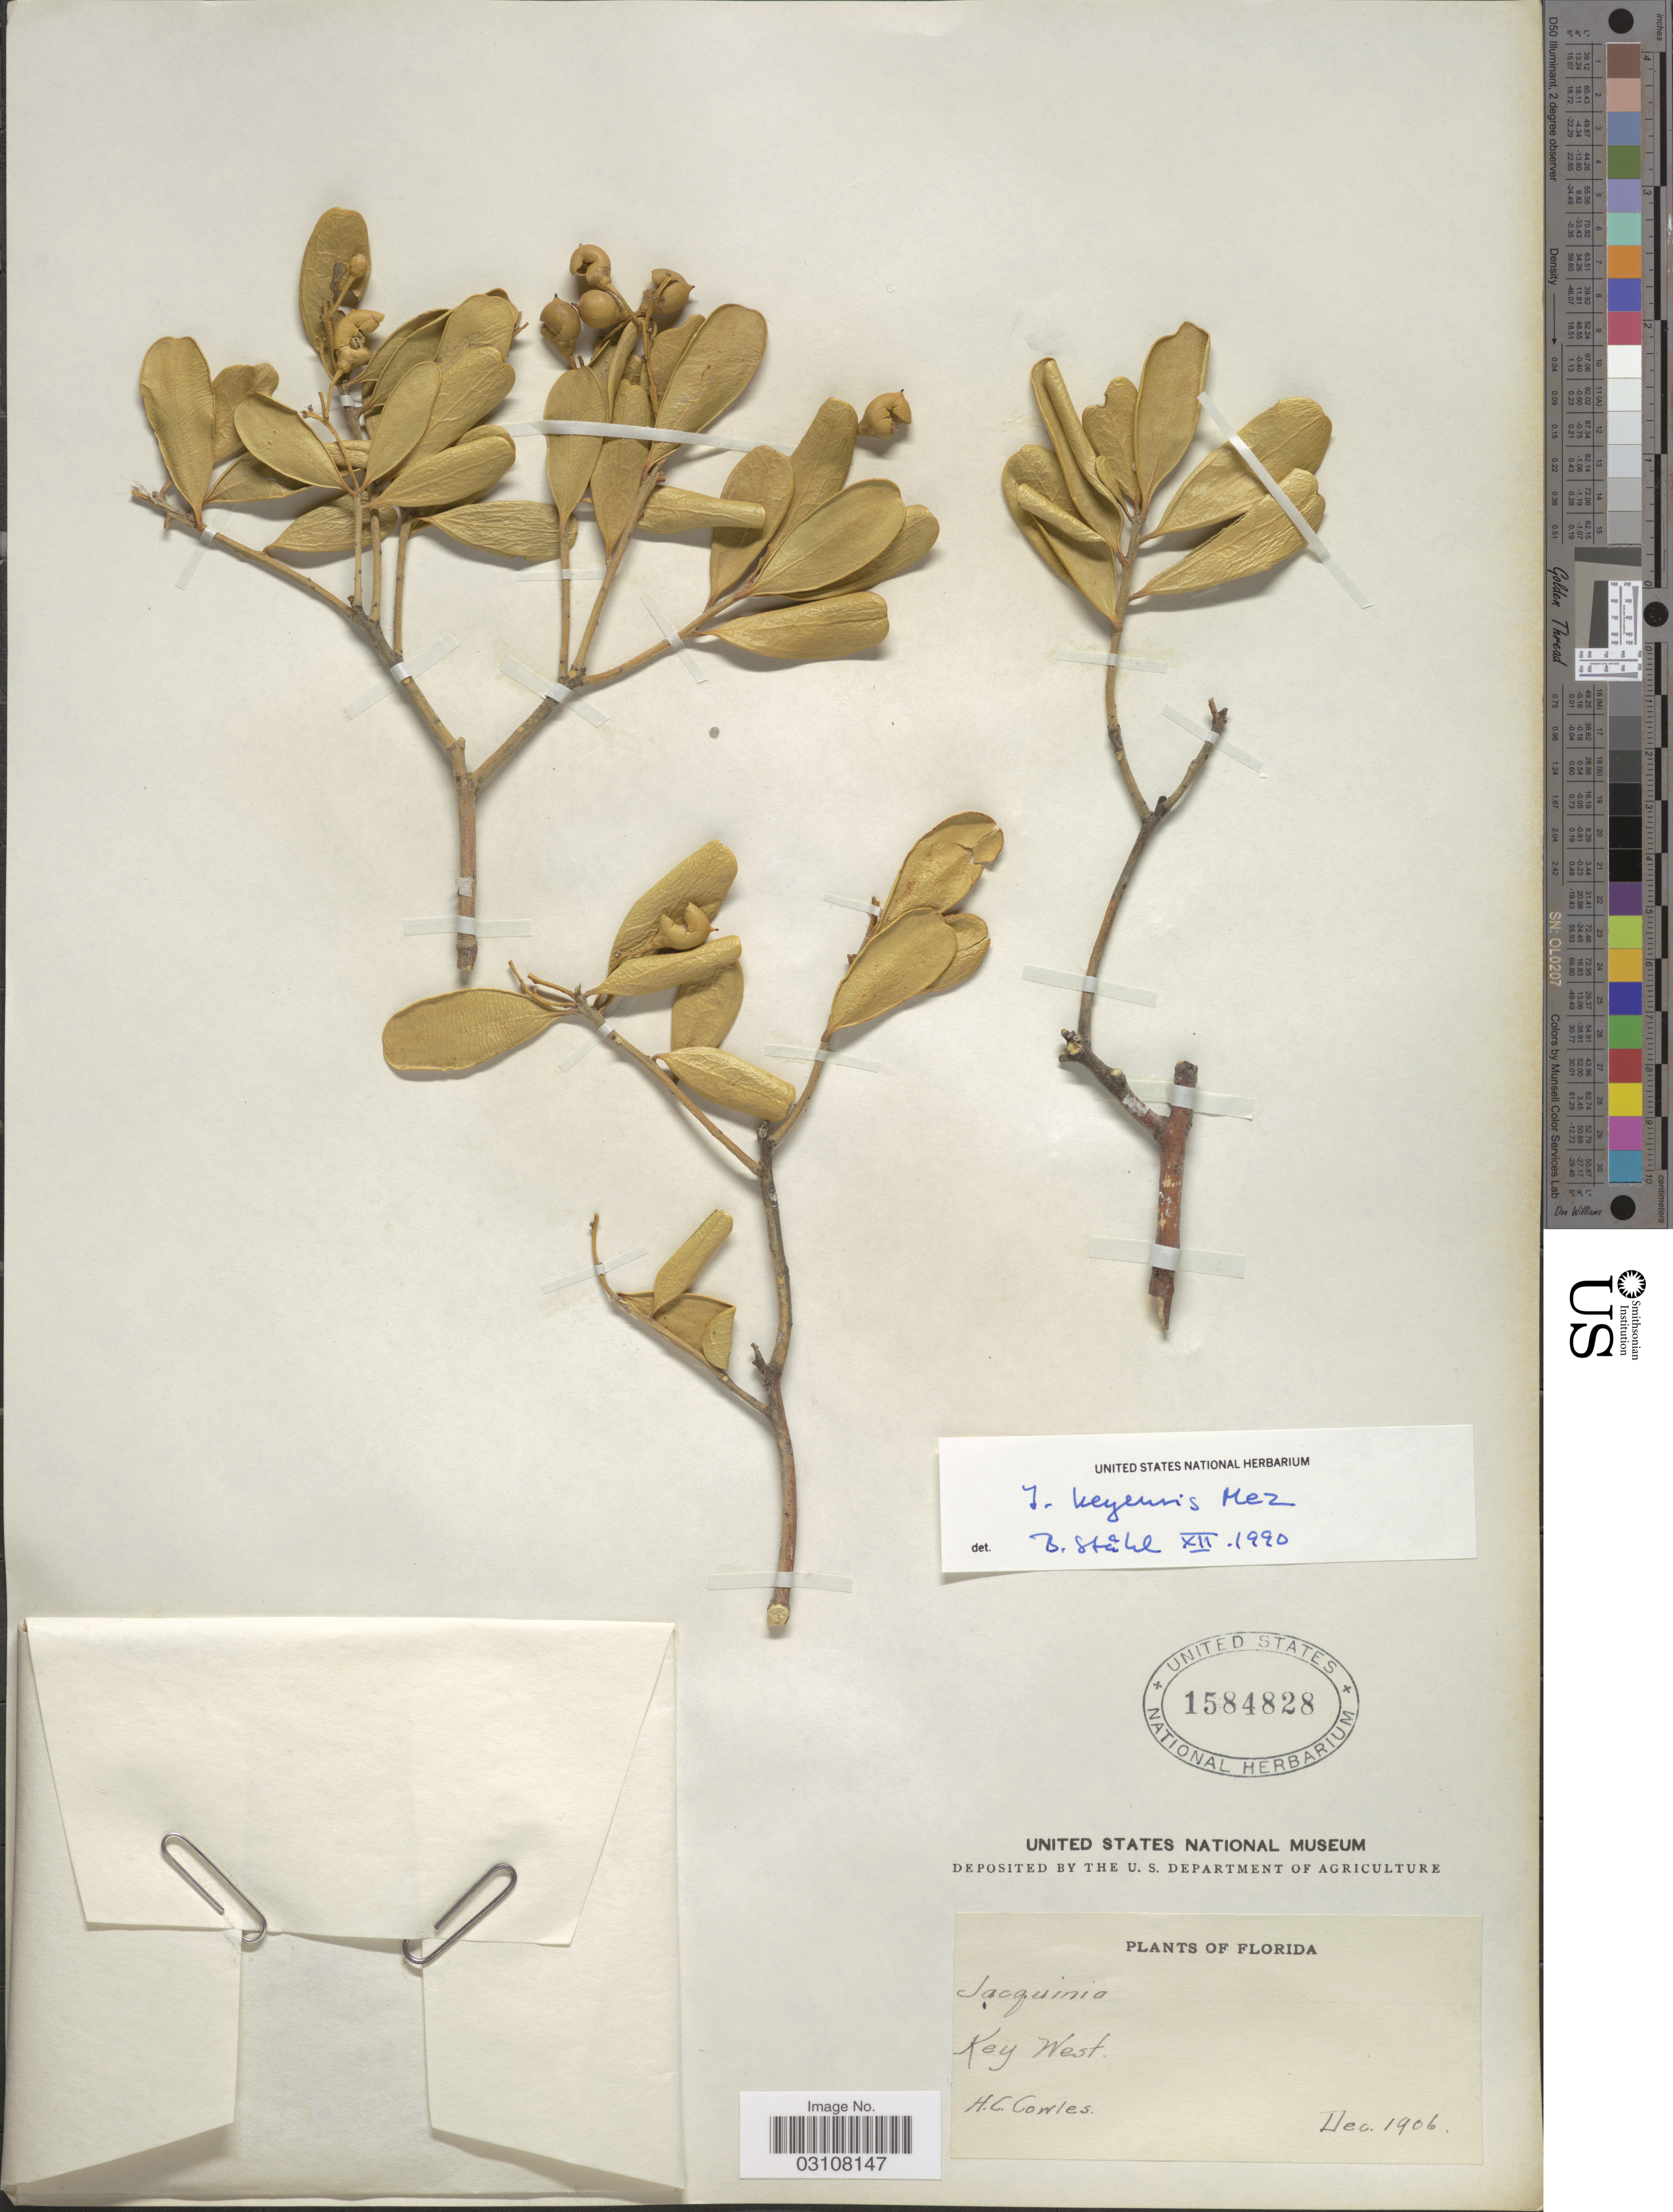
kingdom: Plantae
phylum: Tracheophyta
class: Magnoliopsida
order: Ericales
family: Primulaceae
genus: Jacquinia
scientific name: Jacquinia keyensis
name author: Mez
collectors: H. Cowles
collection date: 1906-12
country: United States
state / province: Florida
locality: Key West.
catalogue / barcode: US 1584828